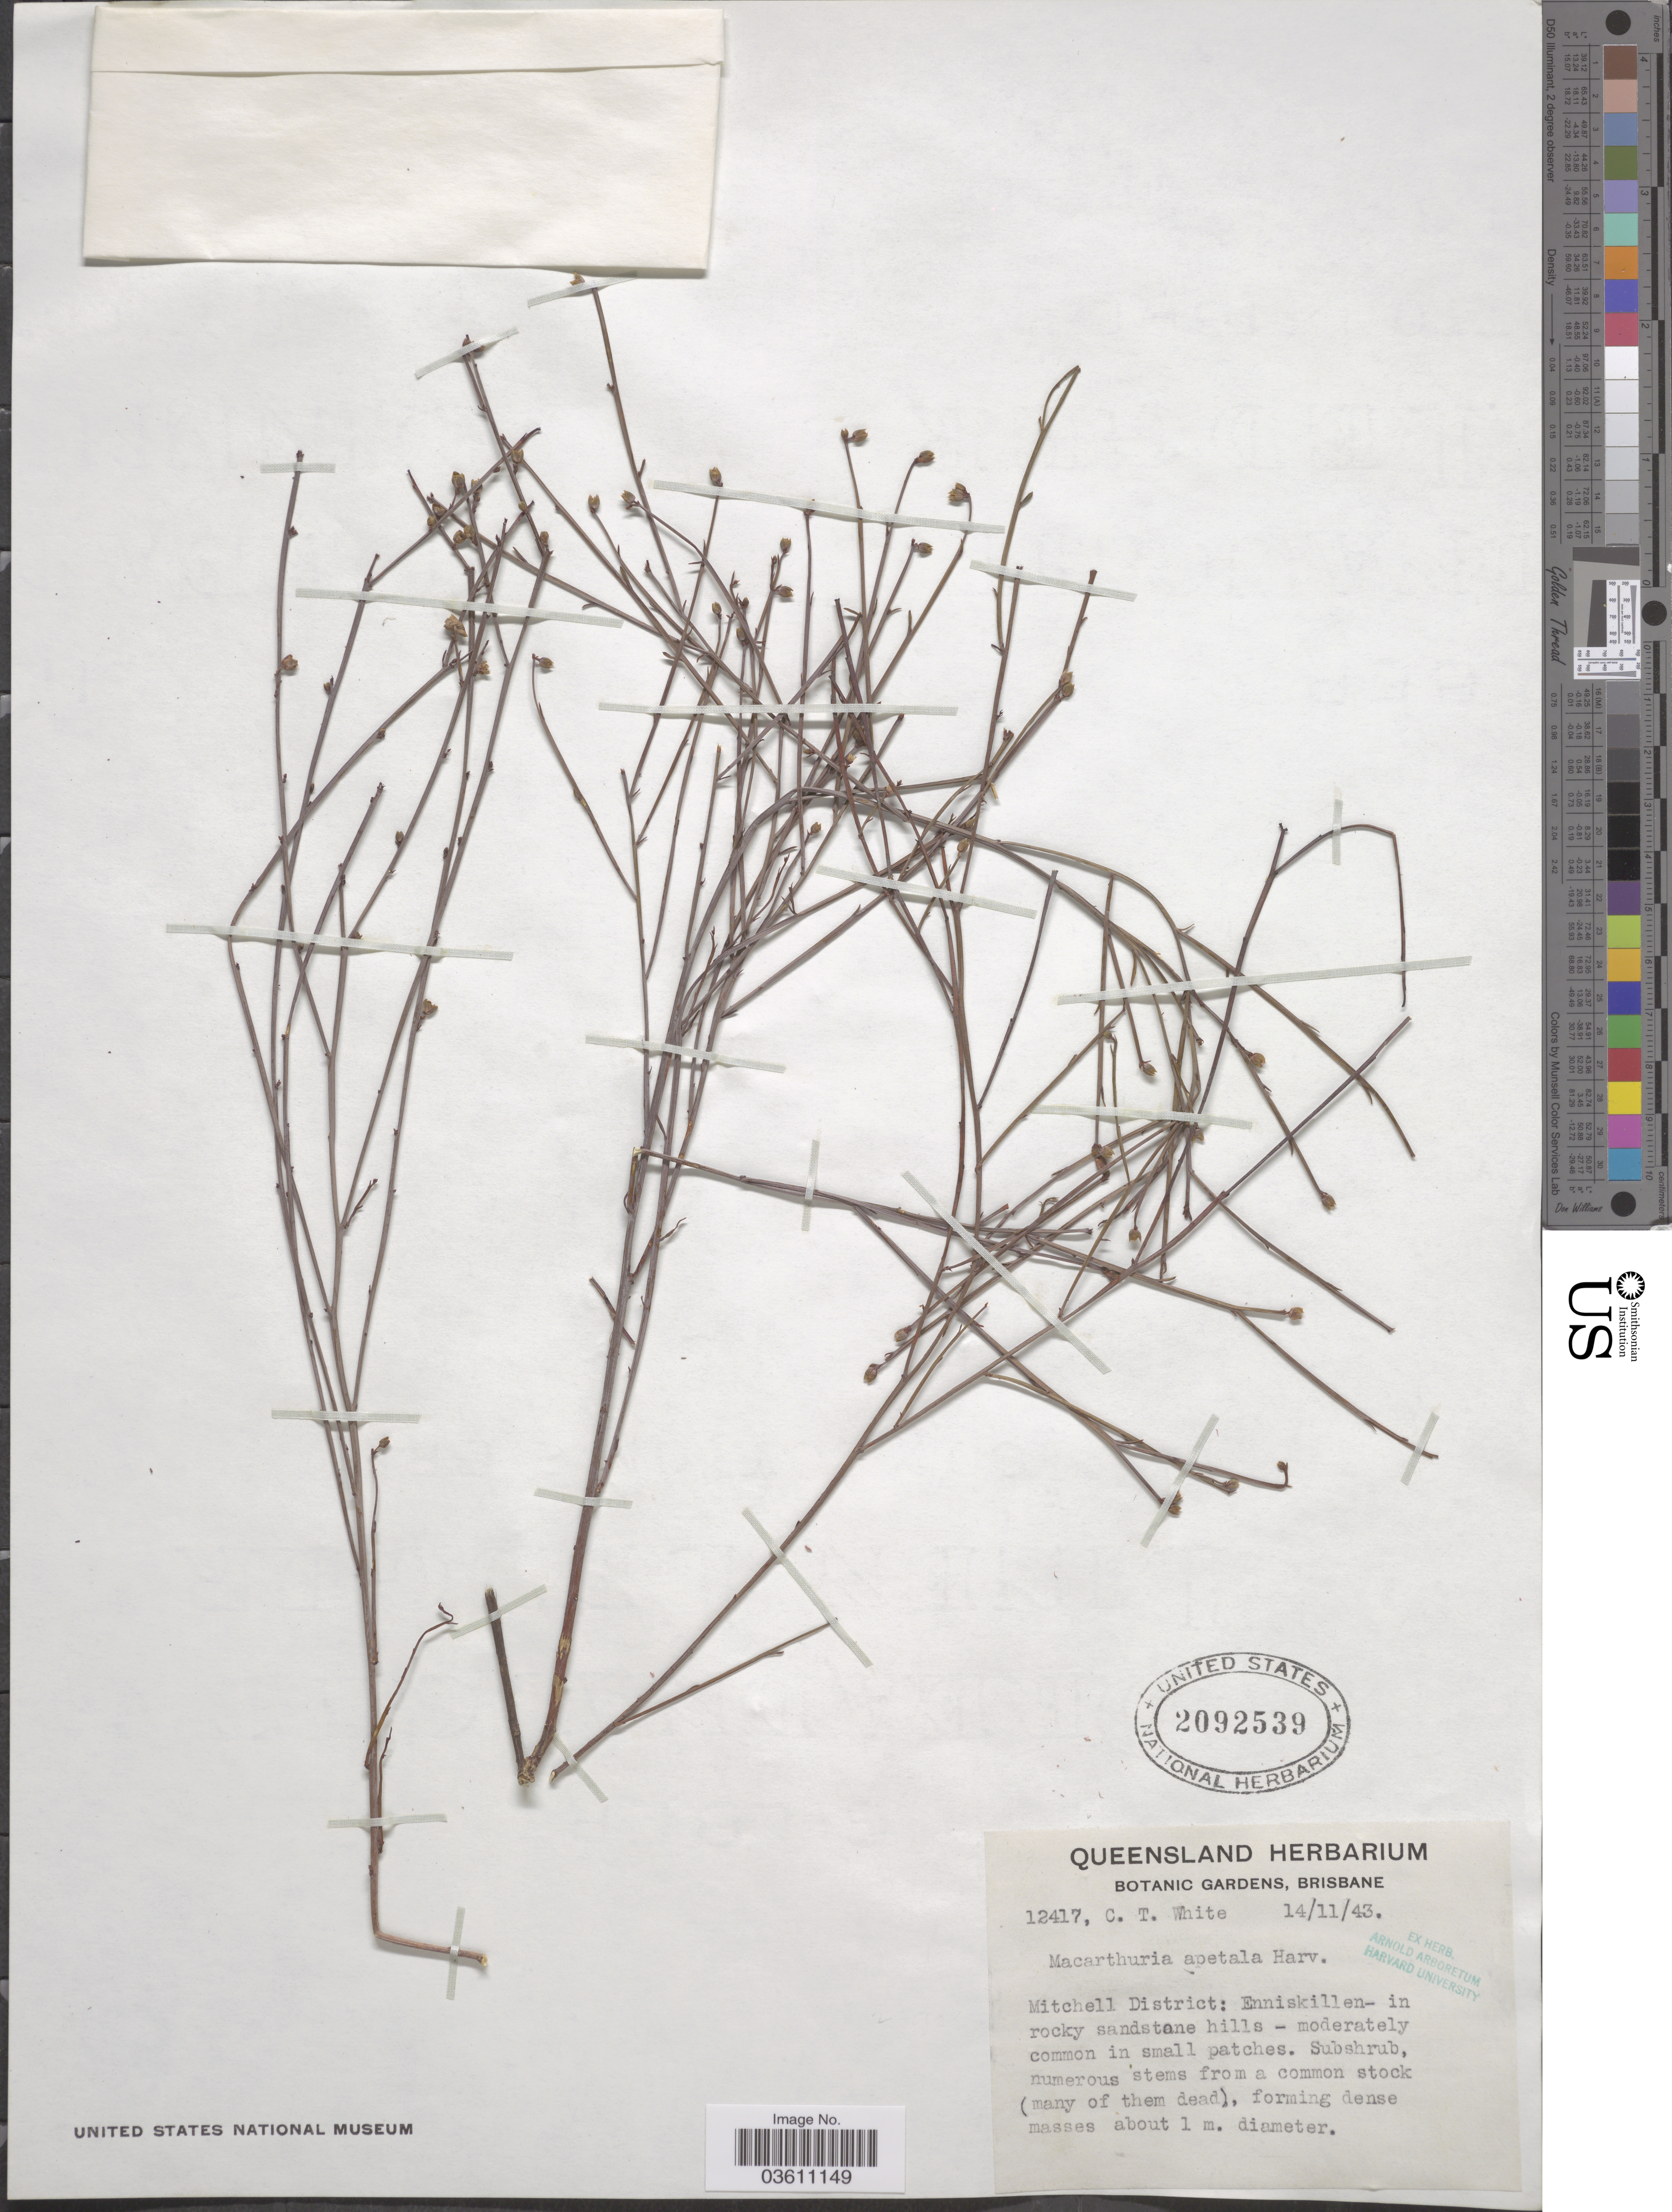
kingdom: Plantae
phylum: Tracheophyta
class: Magnoliopsida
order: Caryophyllales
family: Macarthuriaceae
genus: Macarthuria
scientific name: Macarthuria ephedroides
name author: C.T. White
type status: Isotype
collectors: C. T. White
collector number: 12417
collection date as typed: Transcribed d/m/y: 14/11/43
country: Australia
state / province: Queensland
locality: Mitchell District: Enniskillen.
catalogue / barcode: US 2092539